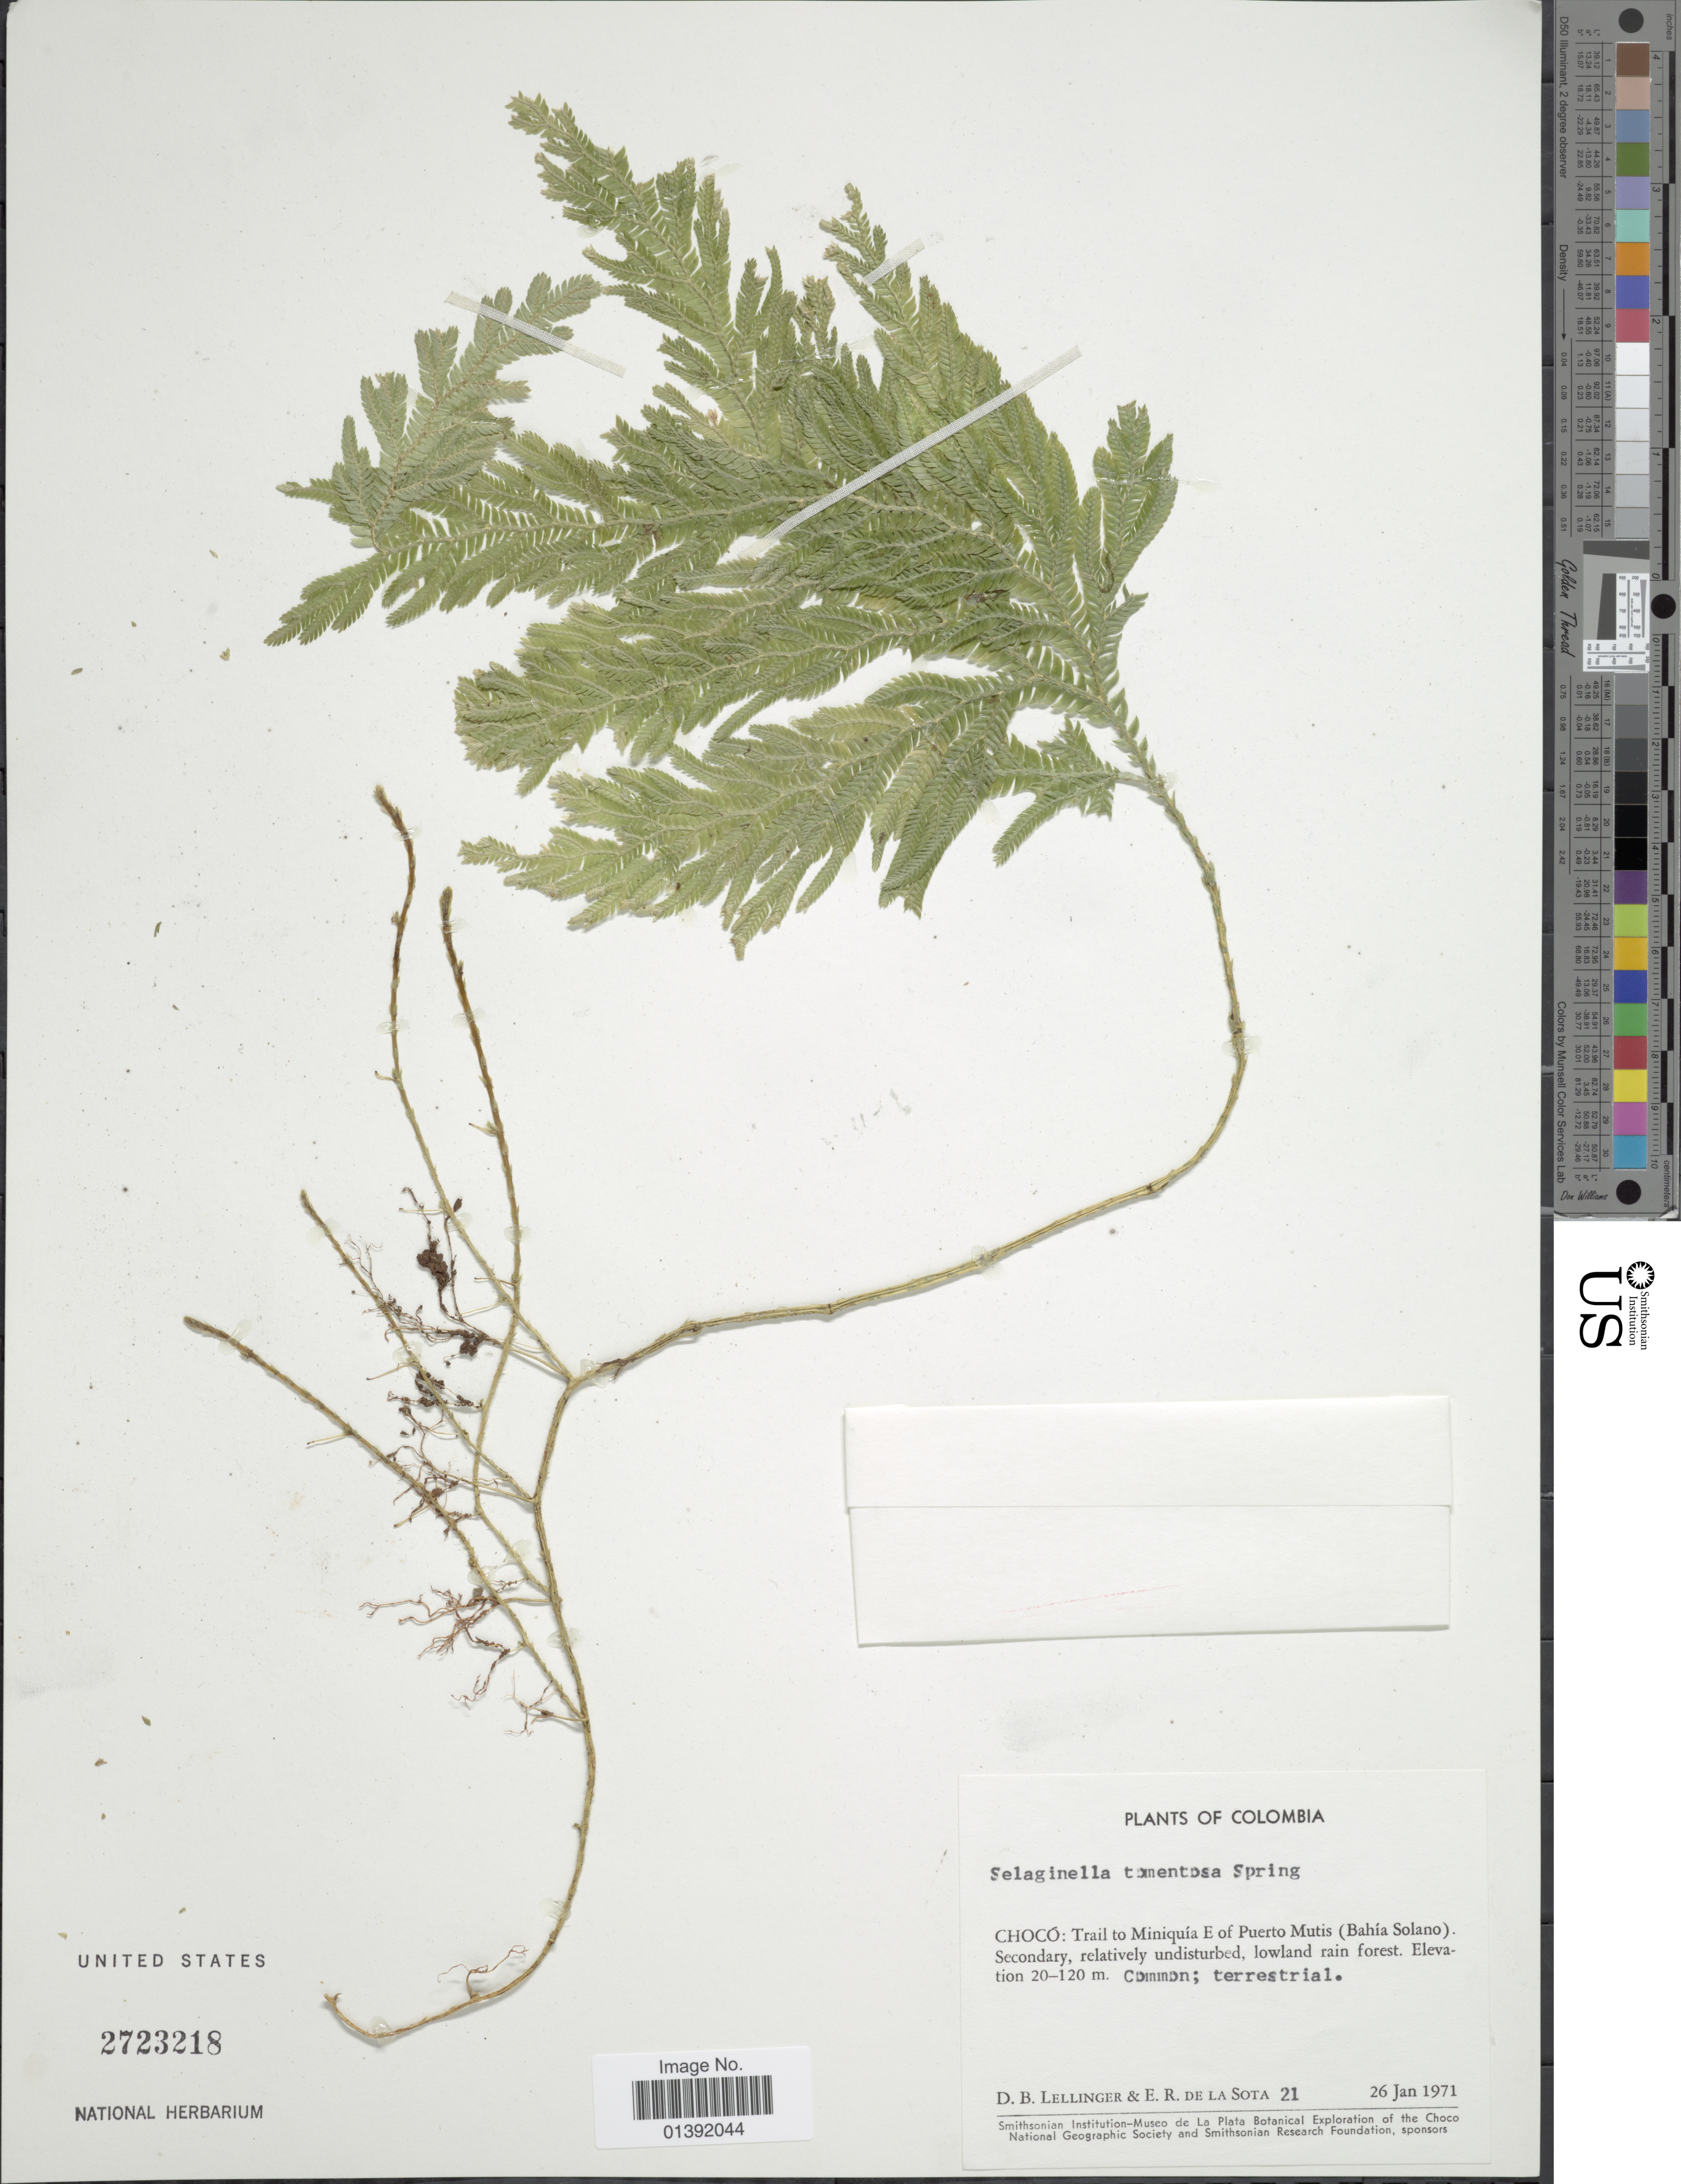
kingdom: Plantae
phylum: Tracheophyta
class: Lycopodiopsida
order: Selaginellales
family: Selaginellaceae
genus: Selaginella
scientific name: Selaginella tomentosa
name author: Spring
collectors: D. B. Lellinger & E. R. de la Sota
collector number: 21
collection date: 1971-01-26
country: Colombia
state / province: Chocó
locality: Trail to Miniquia E of Puerto Mutis (Bahia Solano)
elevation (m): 20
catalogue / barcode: US 2723218